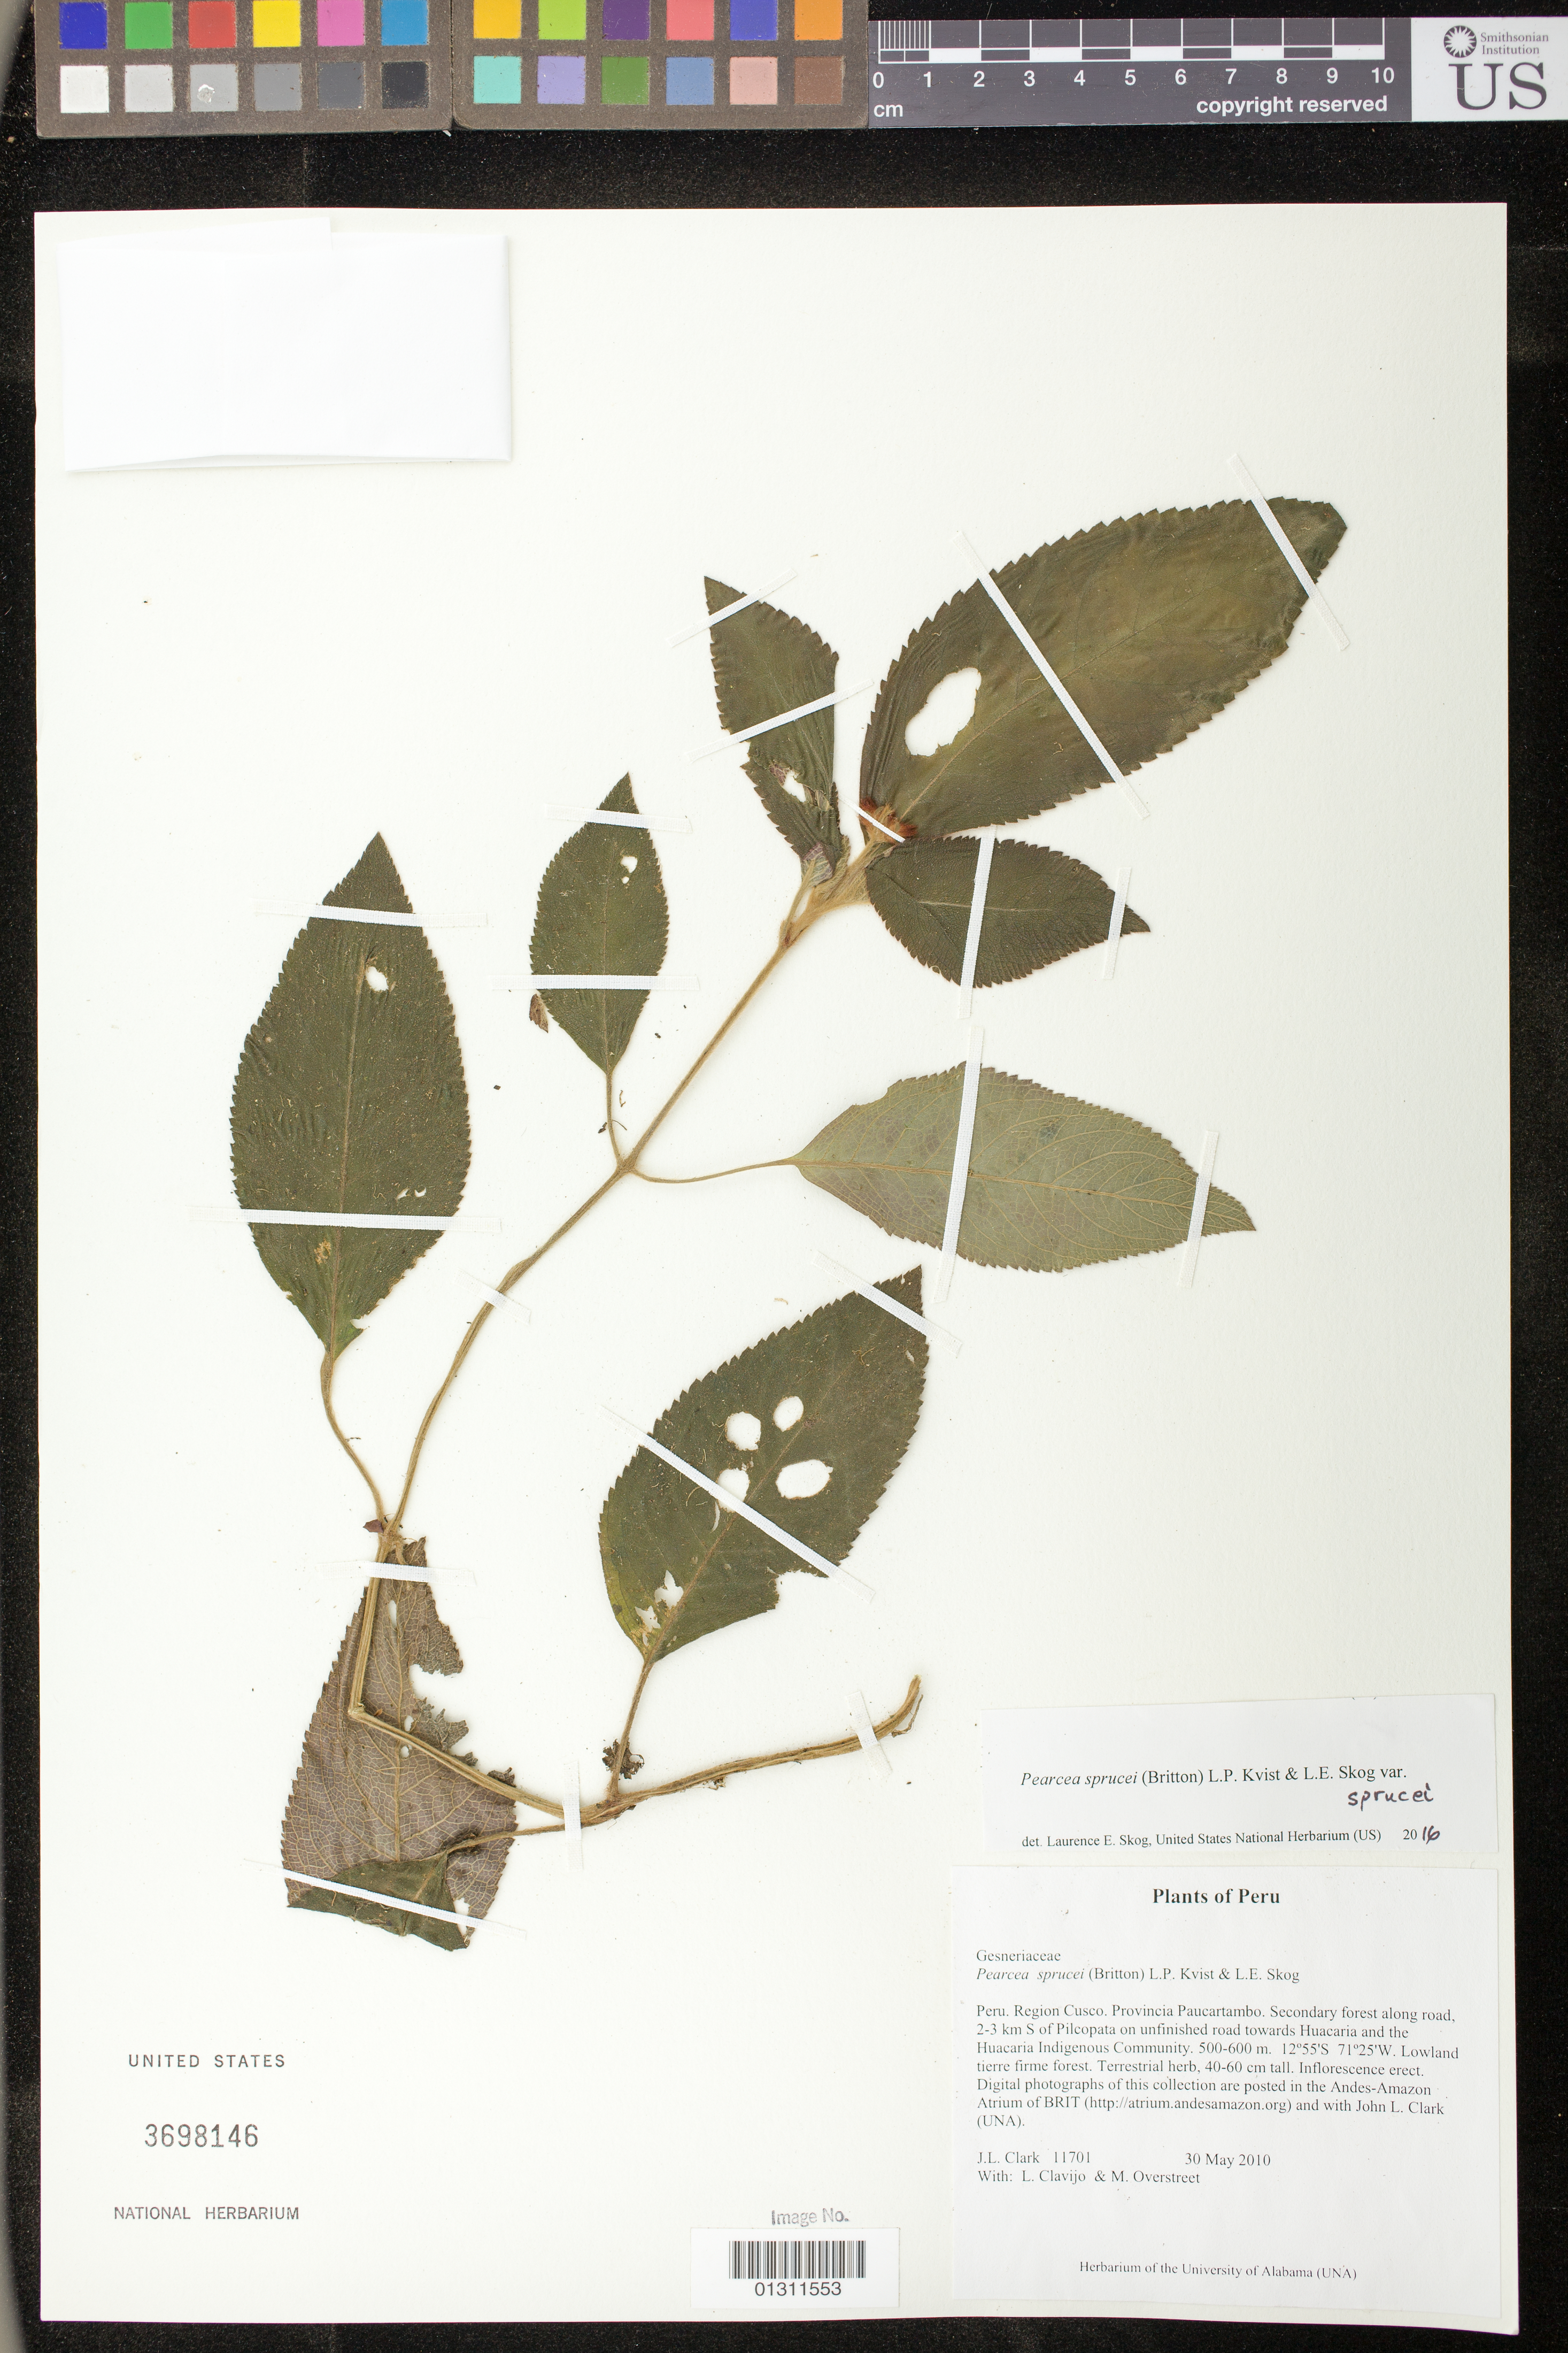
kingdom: Plantae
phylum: Tracheophyta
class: Magnoliopsida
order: Lamiales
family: Gesneriaceae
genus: Pearcea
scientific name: Pearcea sprucei var. sprucei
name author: (Britton ex Rusby) L.P. Kvist & L.E. Skog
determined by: Skog, Laurence E.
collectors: J. L. Clark, L. Clavijo & M. Overstreet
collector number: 11773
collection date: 2010-05-30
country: Peru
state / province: Cusco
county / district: Paucartambo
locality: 2-3 km S of Pilcopata, on unfinished road towards Huacaria and the Huacaria Indigenous Community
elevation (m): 500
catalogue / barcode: US 3698146